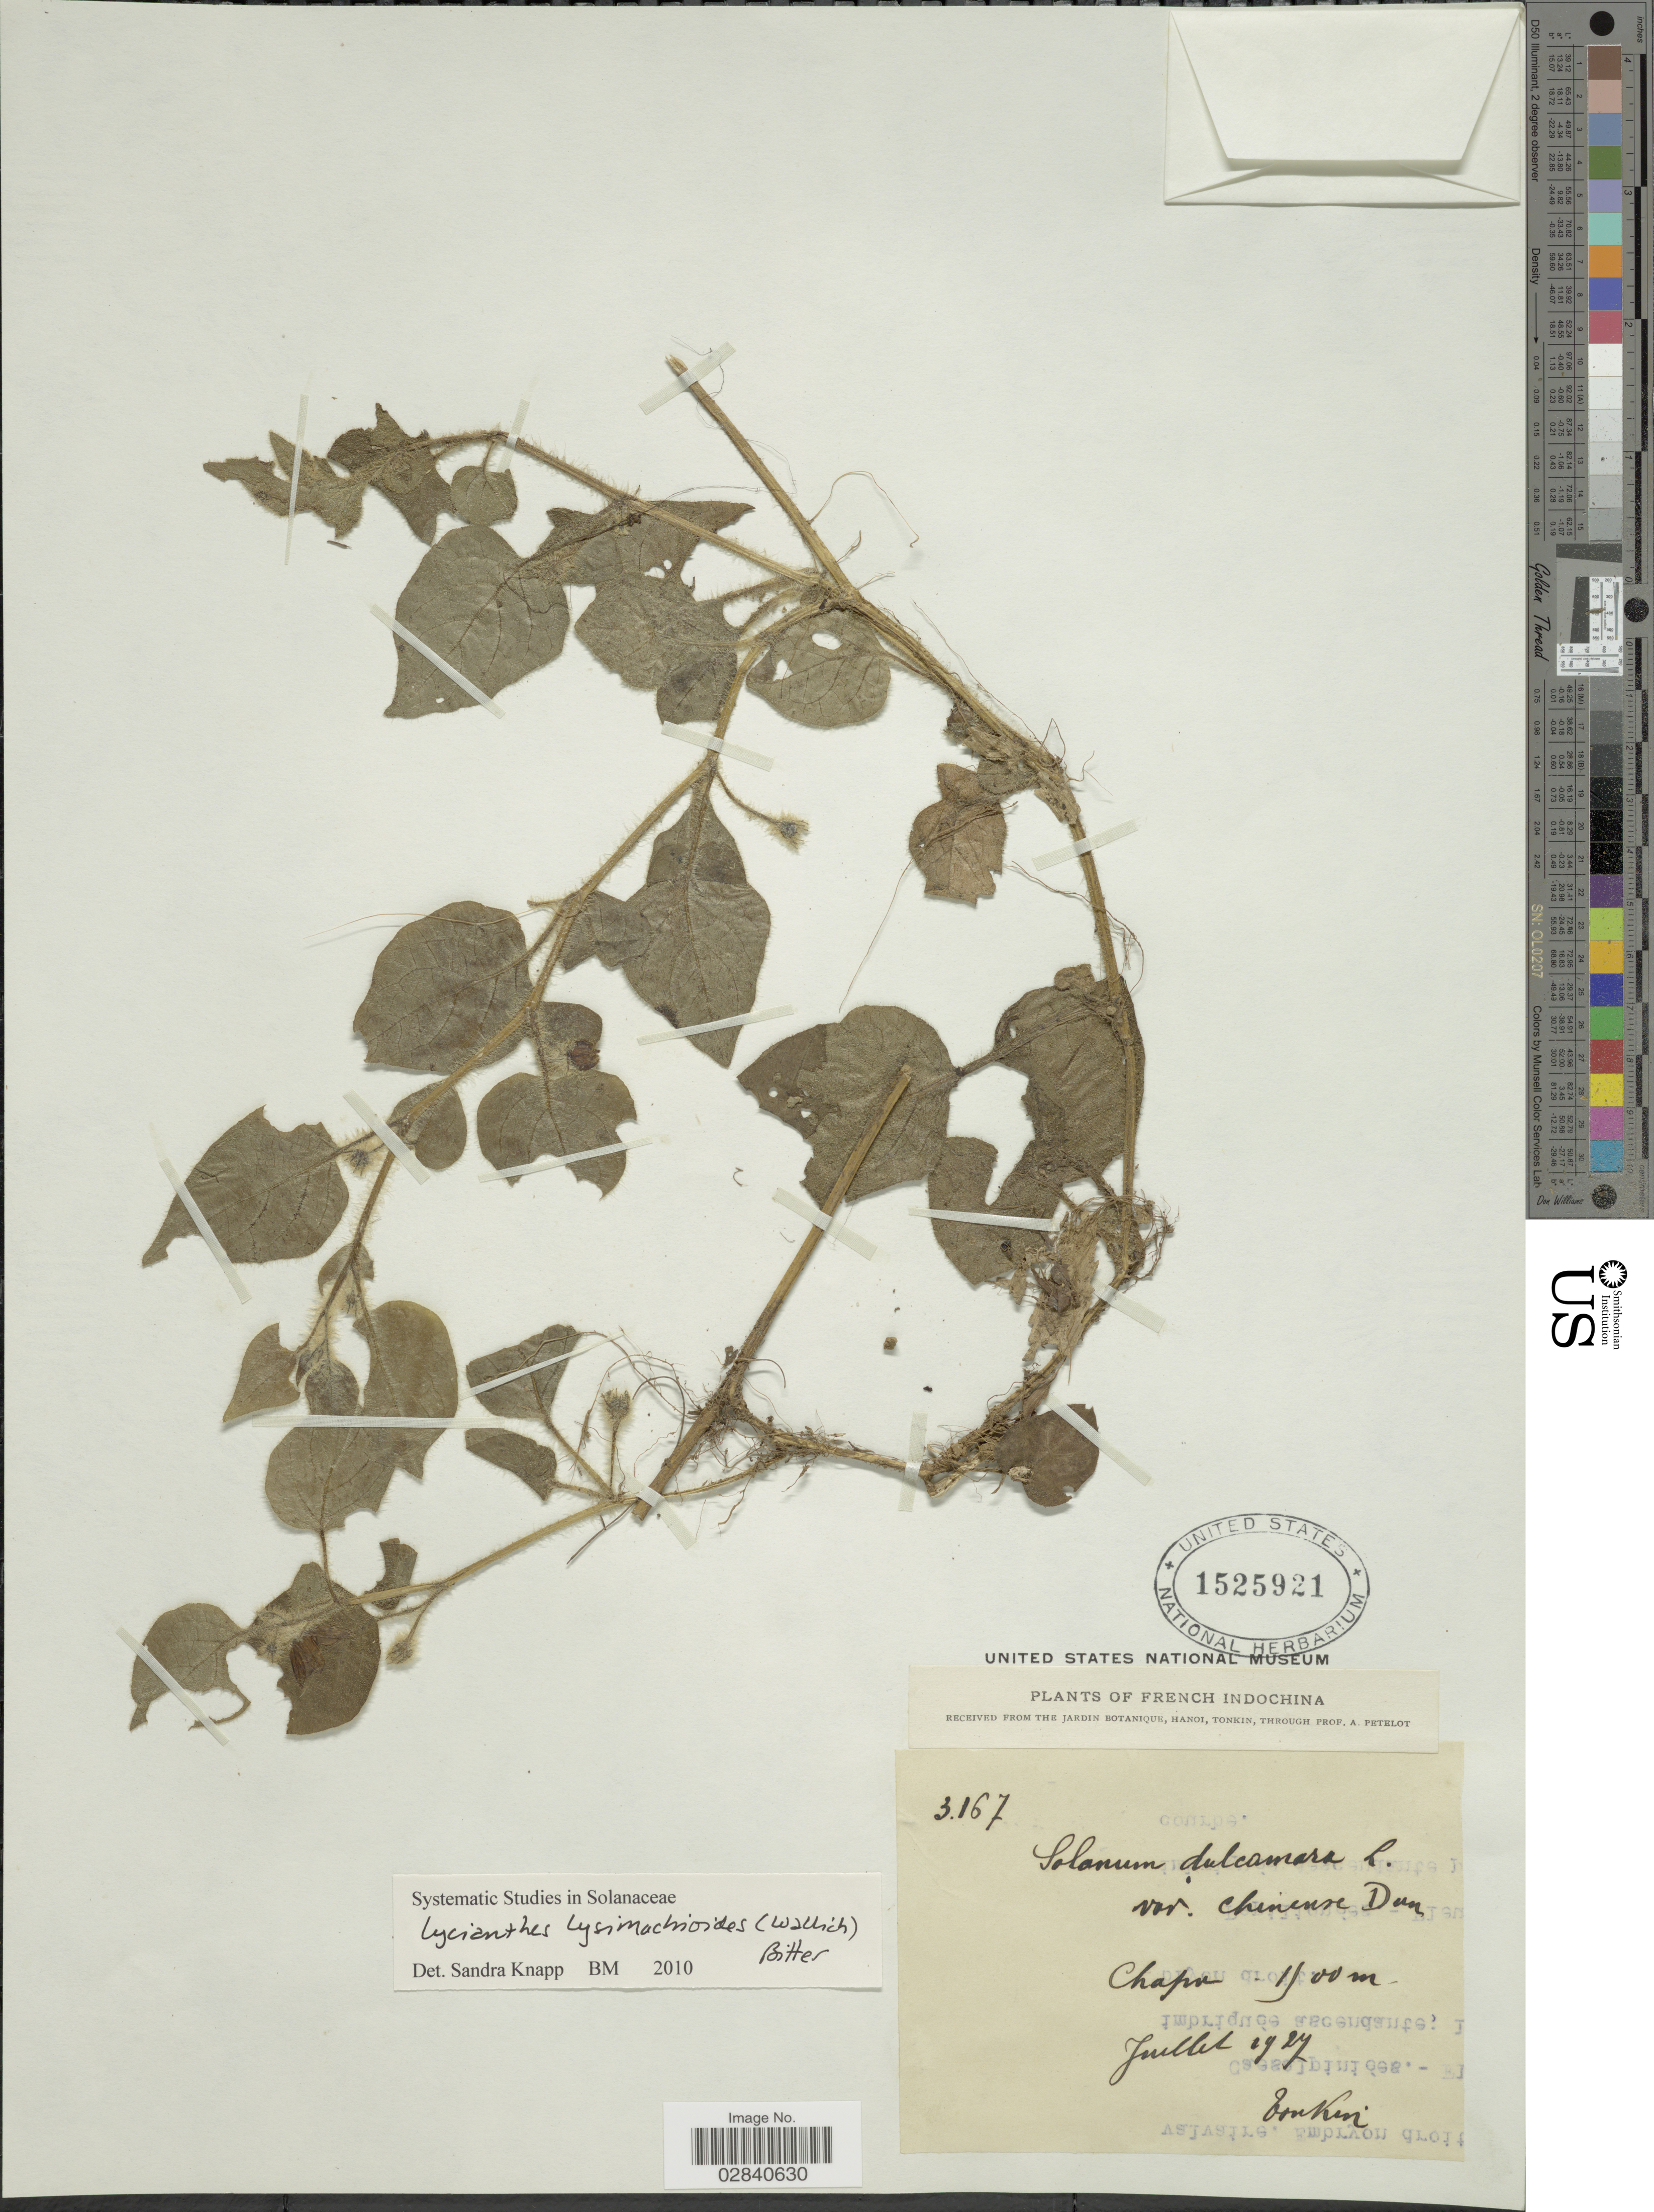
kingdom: Plantae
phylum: Tracheophyta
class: Magnoliopsida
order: Solanales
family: Solanaceae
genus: Lycianthes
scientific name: Lycianthes lysimachioides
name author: (Wall.) Bitter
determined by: Knapp, S. D.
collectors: A. Petelot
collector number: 3167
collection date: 1927-07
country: Vietnam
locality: Tonkin. French Indochina. Chapa.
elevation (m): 1500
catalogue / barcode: US 1525921